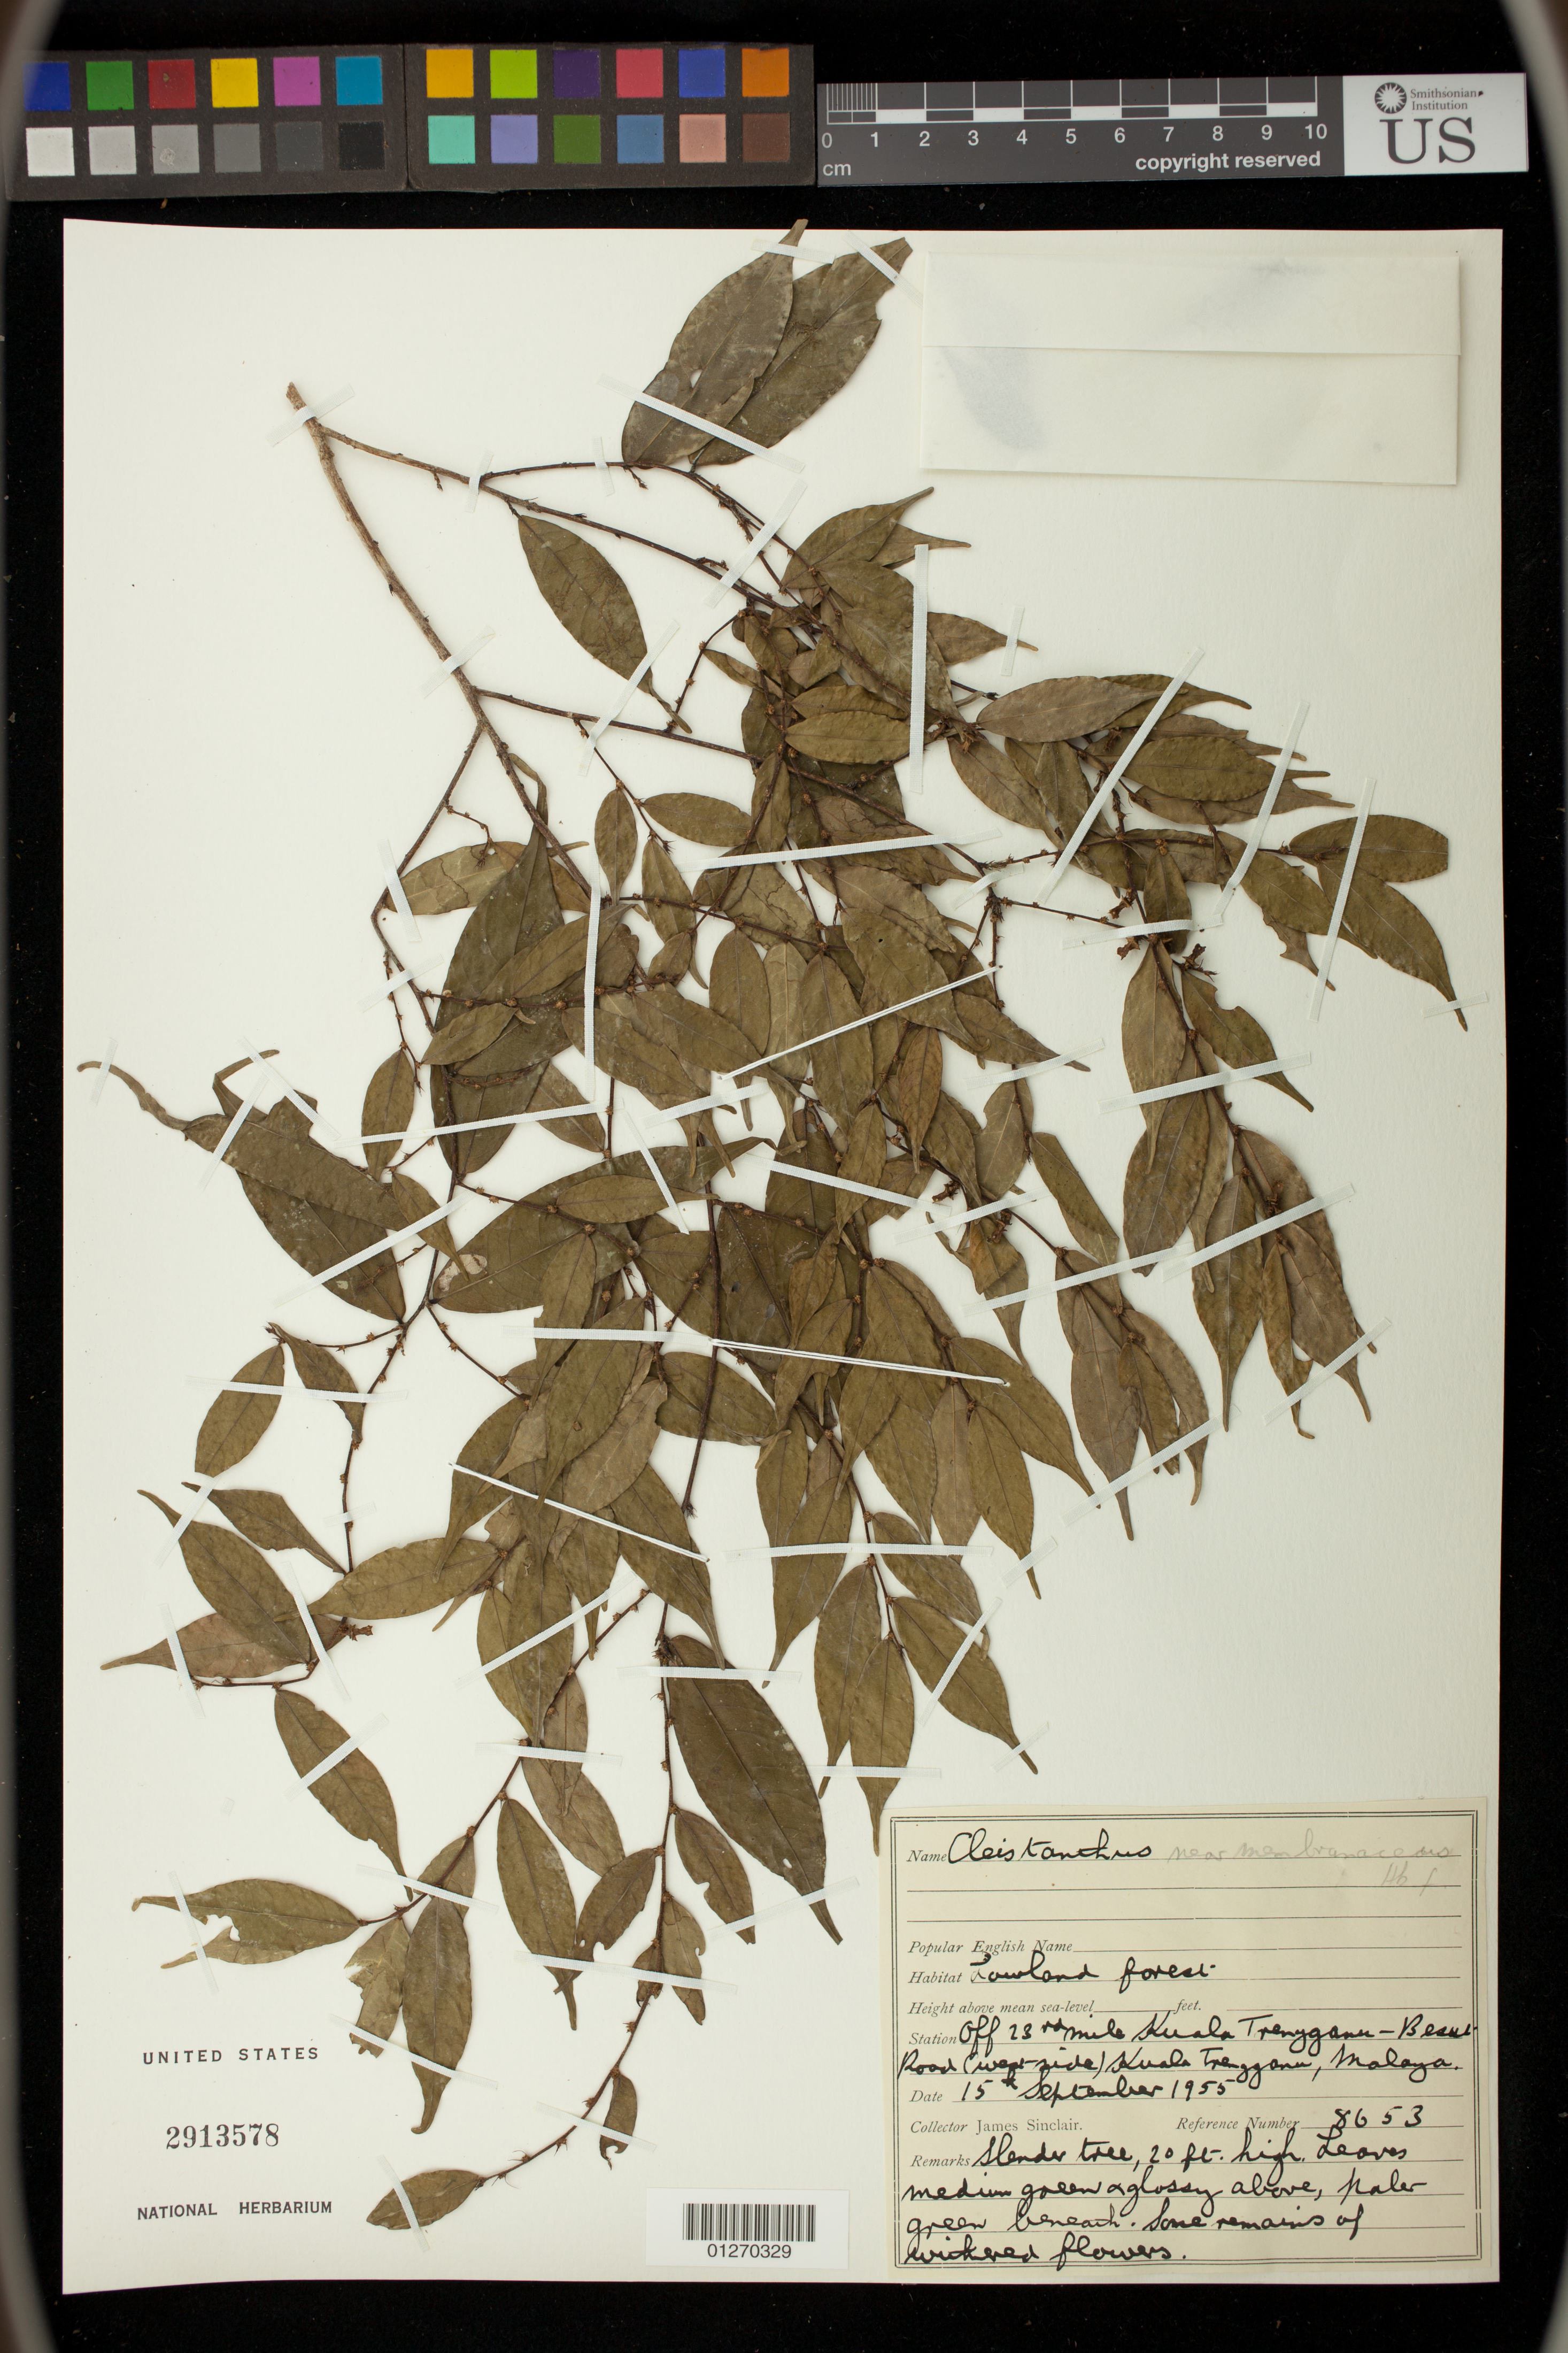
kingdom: Plantae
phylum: Tracheophyta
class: Magnoliopsida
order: Malpighiales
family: Phyllanthaceae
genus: Cleistanthus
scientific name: Cleistanthus membranaceus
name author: Hook. f.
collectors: J. Sinclair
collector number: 8653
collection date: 1955-09-15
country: Malaysia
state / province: Terengganu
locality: Off 23rd mile Kuala Trenyganu-Besui Road (west side)Kuala Trenyganu, Malaya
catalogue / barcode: US 2913578